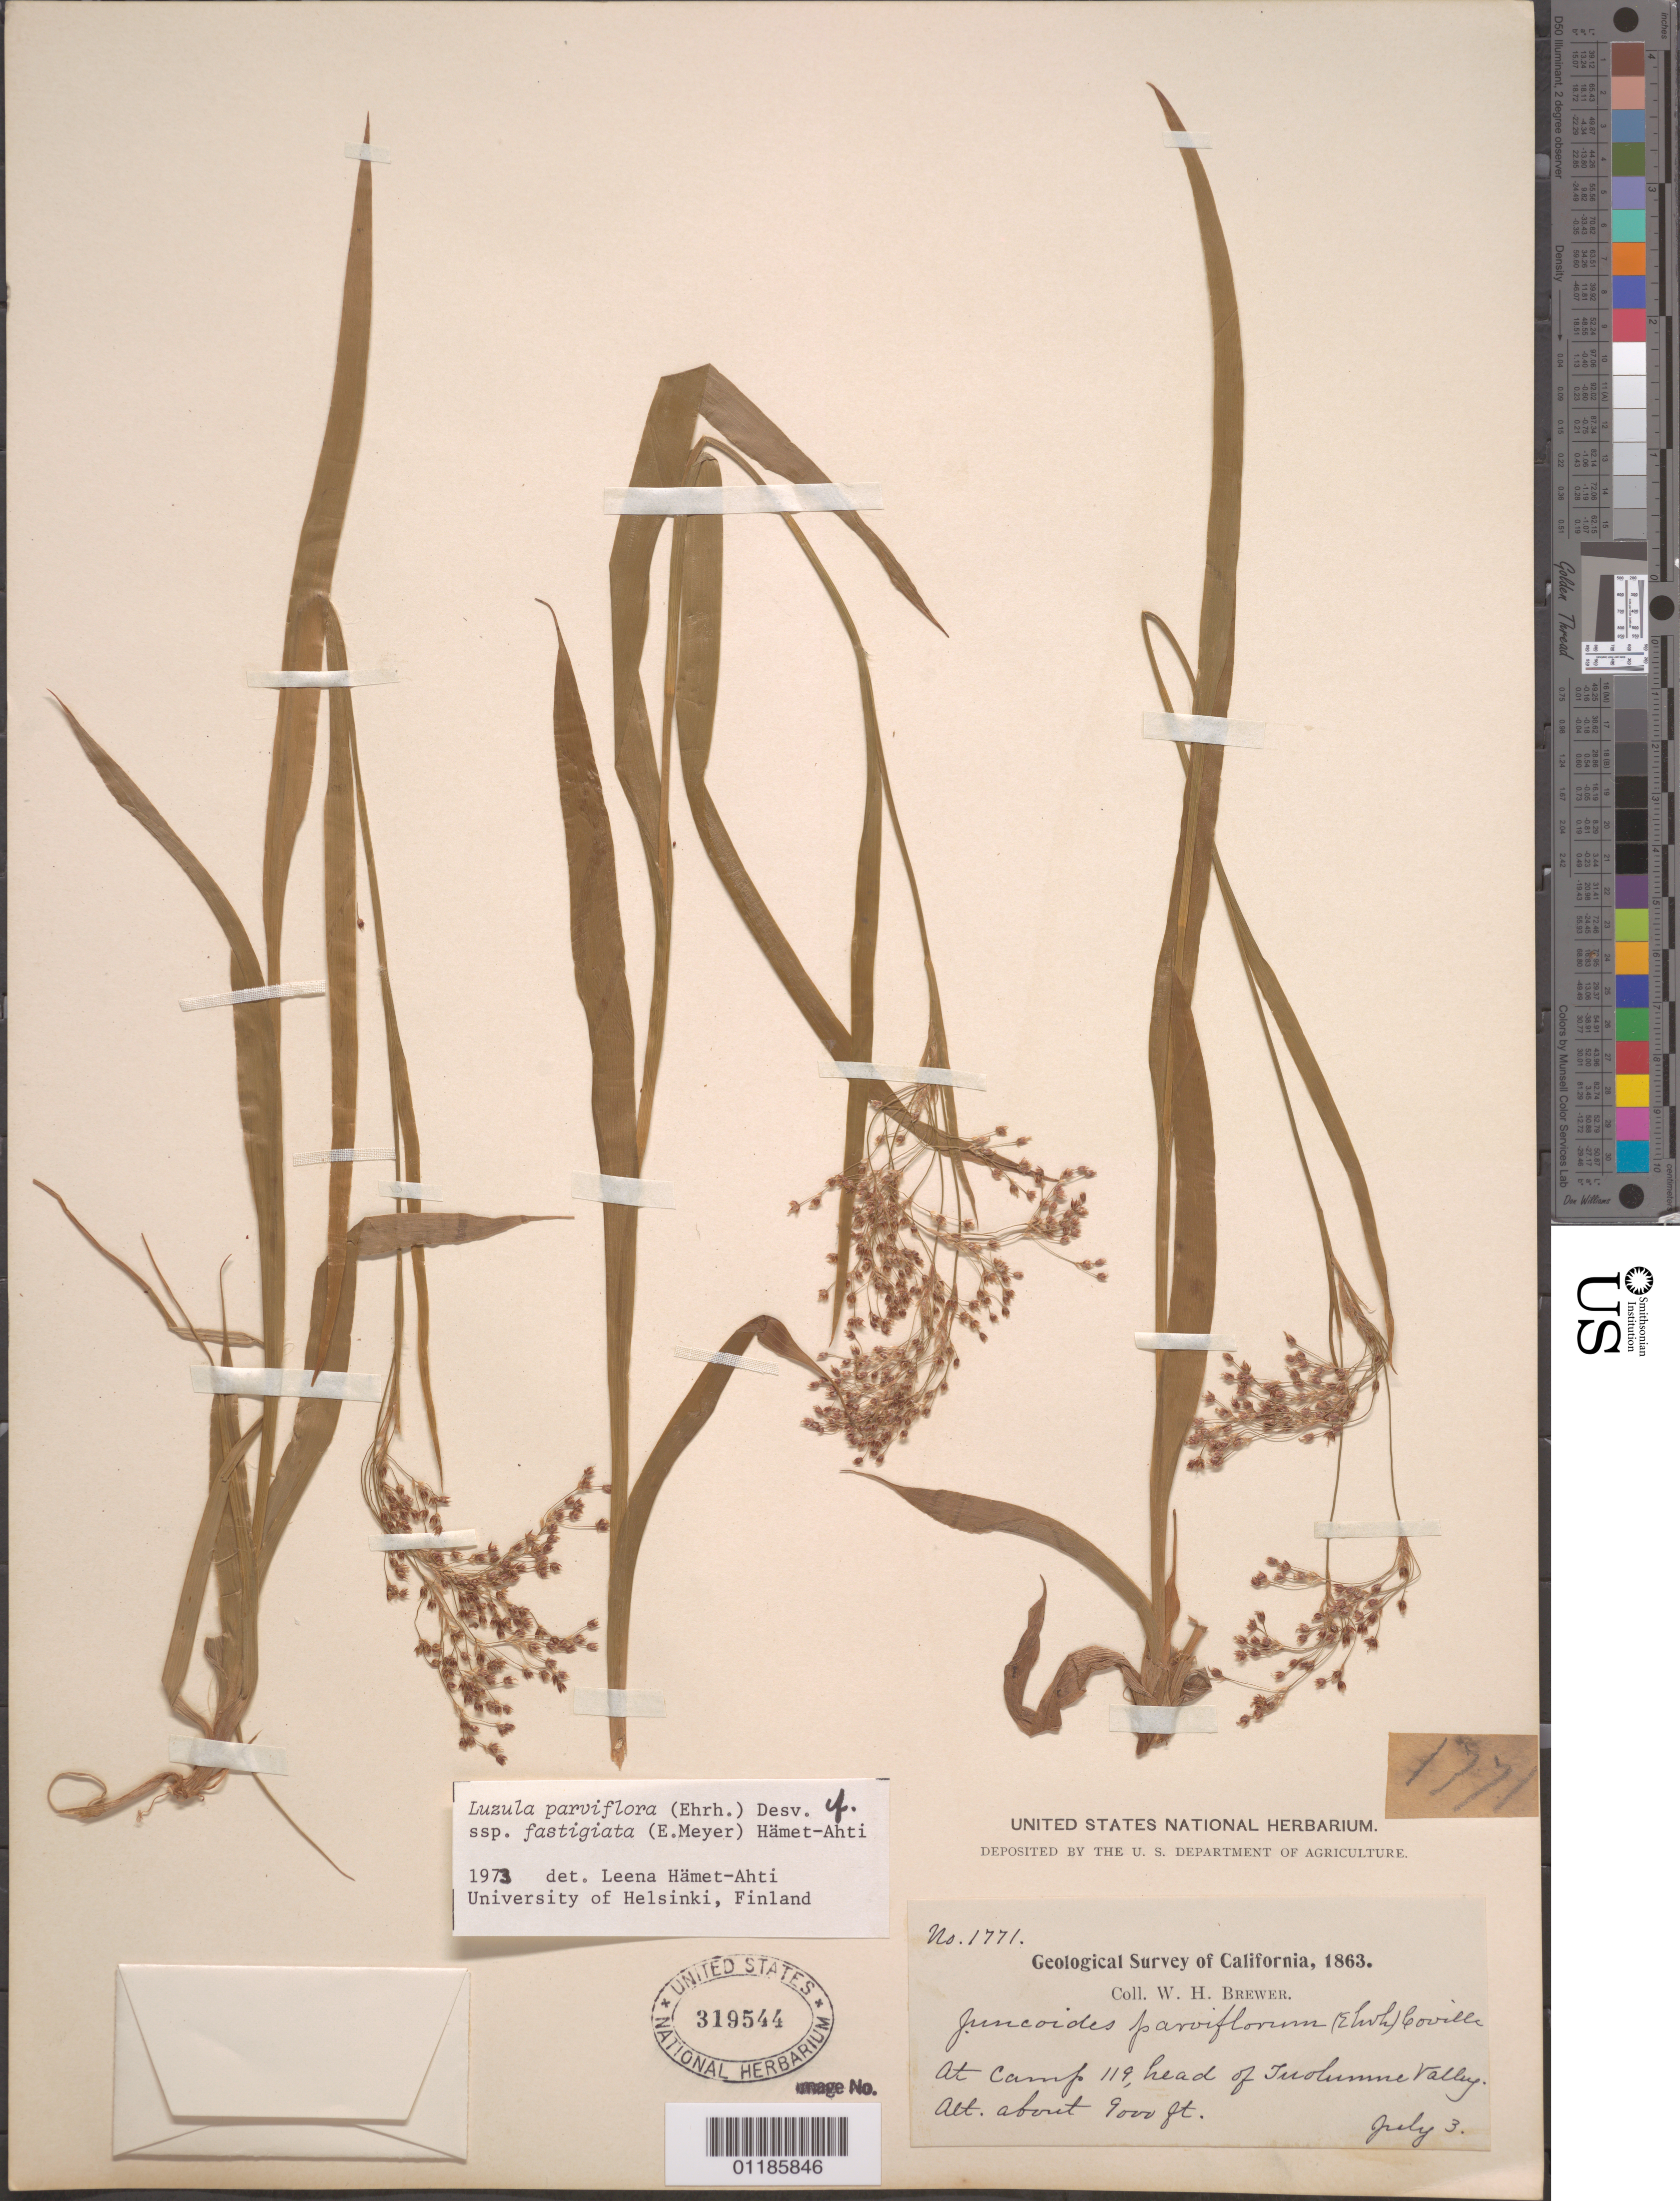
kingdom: Plantae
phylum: Tracheophyta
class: Liliopsida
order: Poales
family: Juncaceae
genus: Luzula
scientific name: Luzula parviflora subsp. fastigata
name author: (E. Mey.) Hämet-Ahti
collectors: W. H. Brewer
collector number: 1771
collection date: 1863-07-03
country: United States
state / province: California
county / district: Tuolumne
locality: Camp 119, at head of Tuolumne River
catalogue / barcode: US 319544